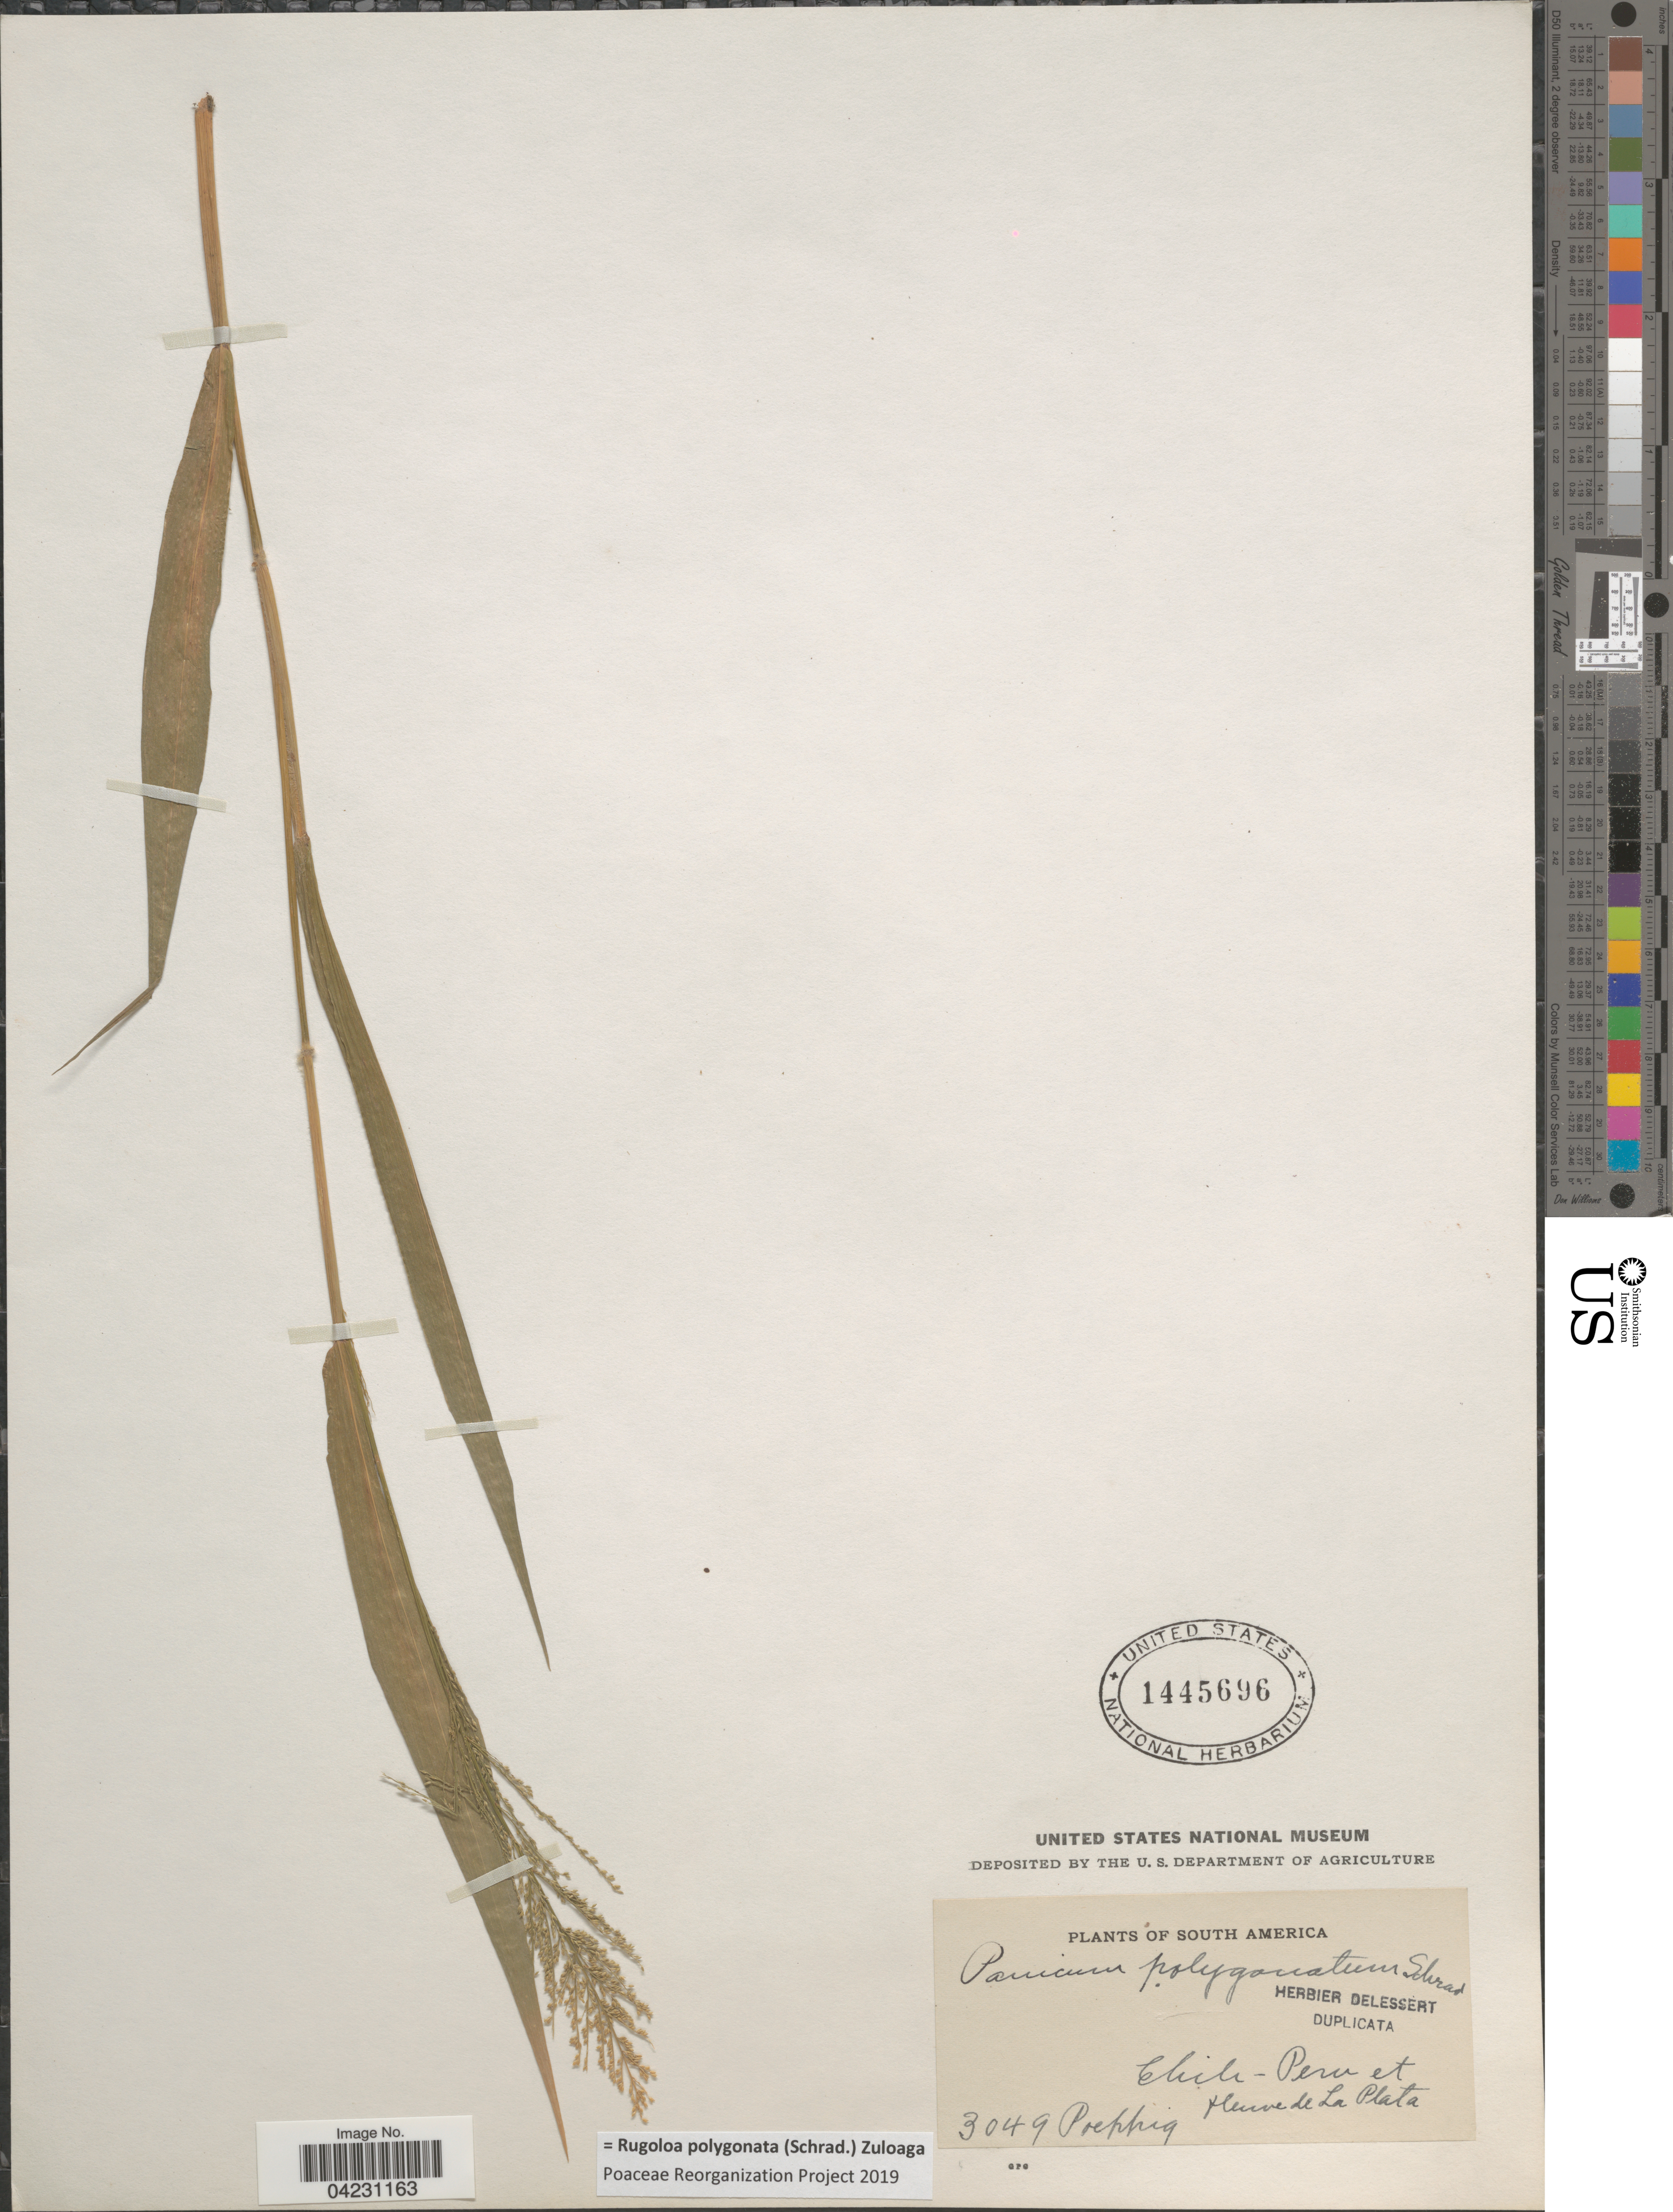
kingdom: Plantae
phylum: Tracheophyta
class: Liliopsida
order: Poales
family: Poaceae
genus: Rugoloa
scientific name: Rugoloa polygonata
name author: (Schrad.) Zuloaga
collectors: Poeppig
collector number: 3049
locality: Chili - Peru et fleuve de La Plata.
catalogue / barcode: US 1445696